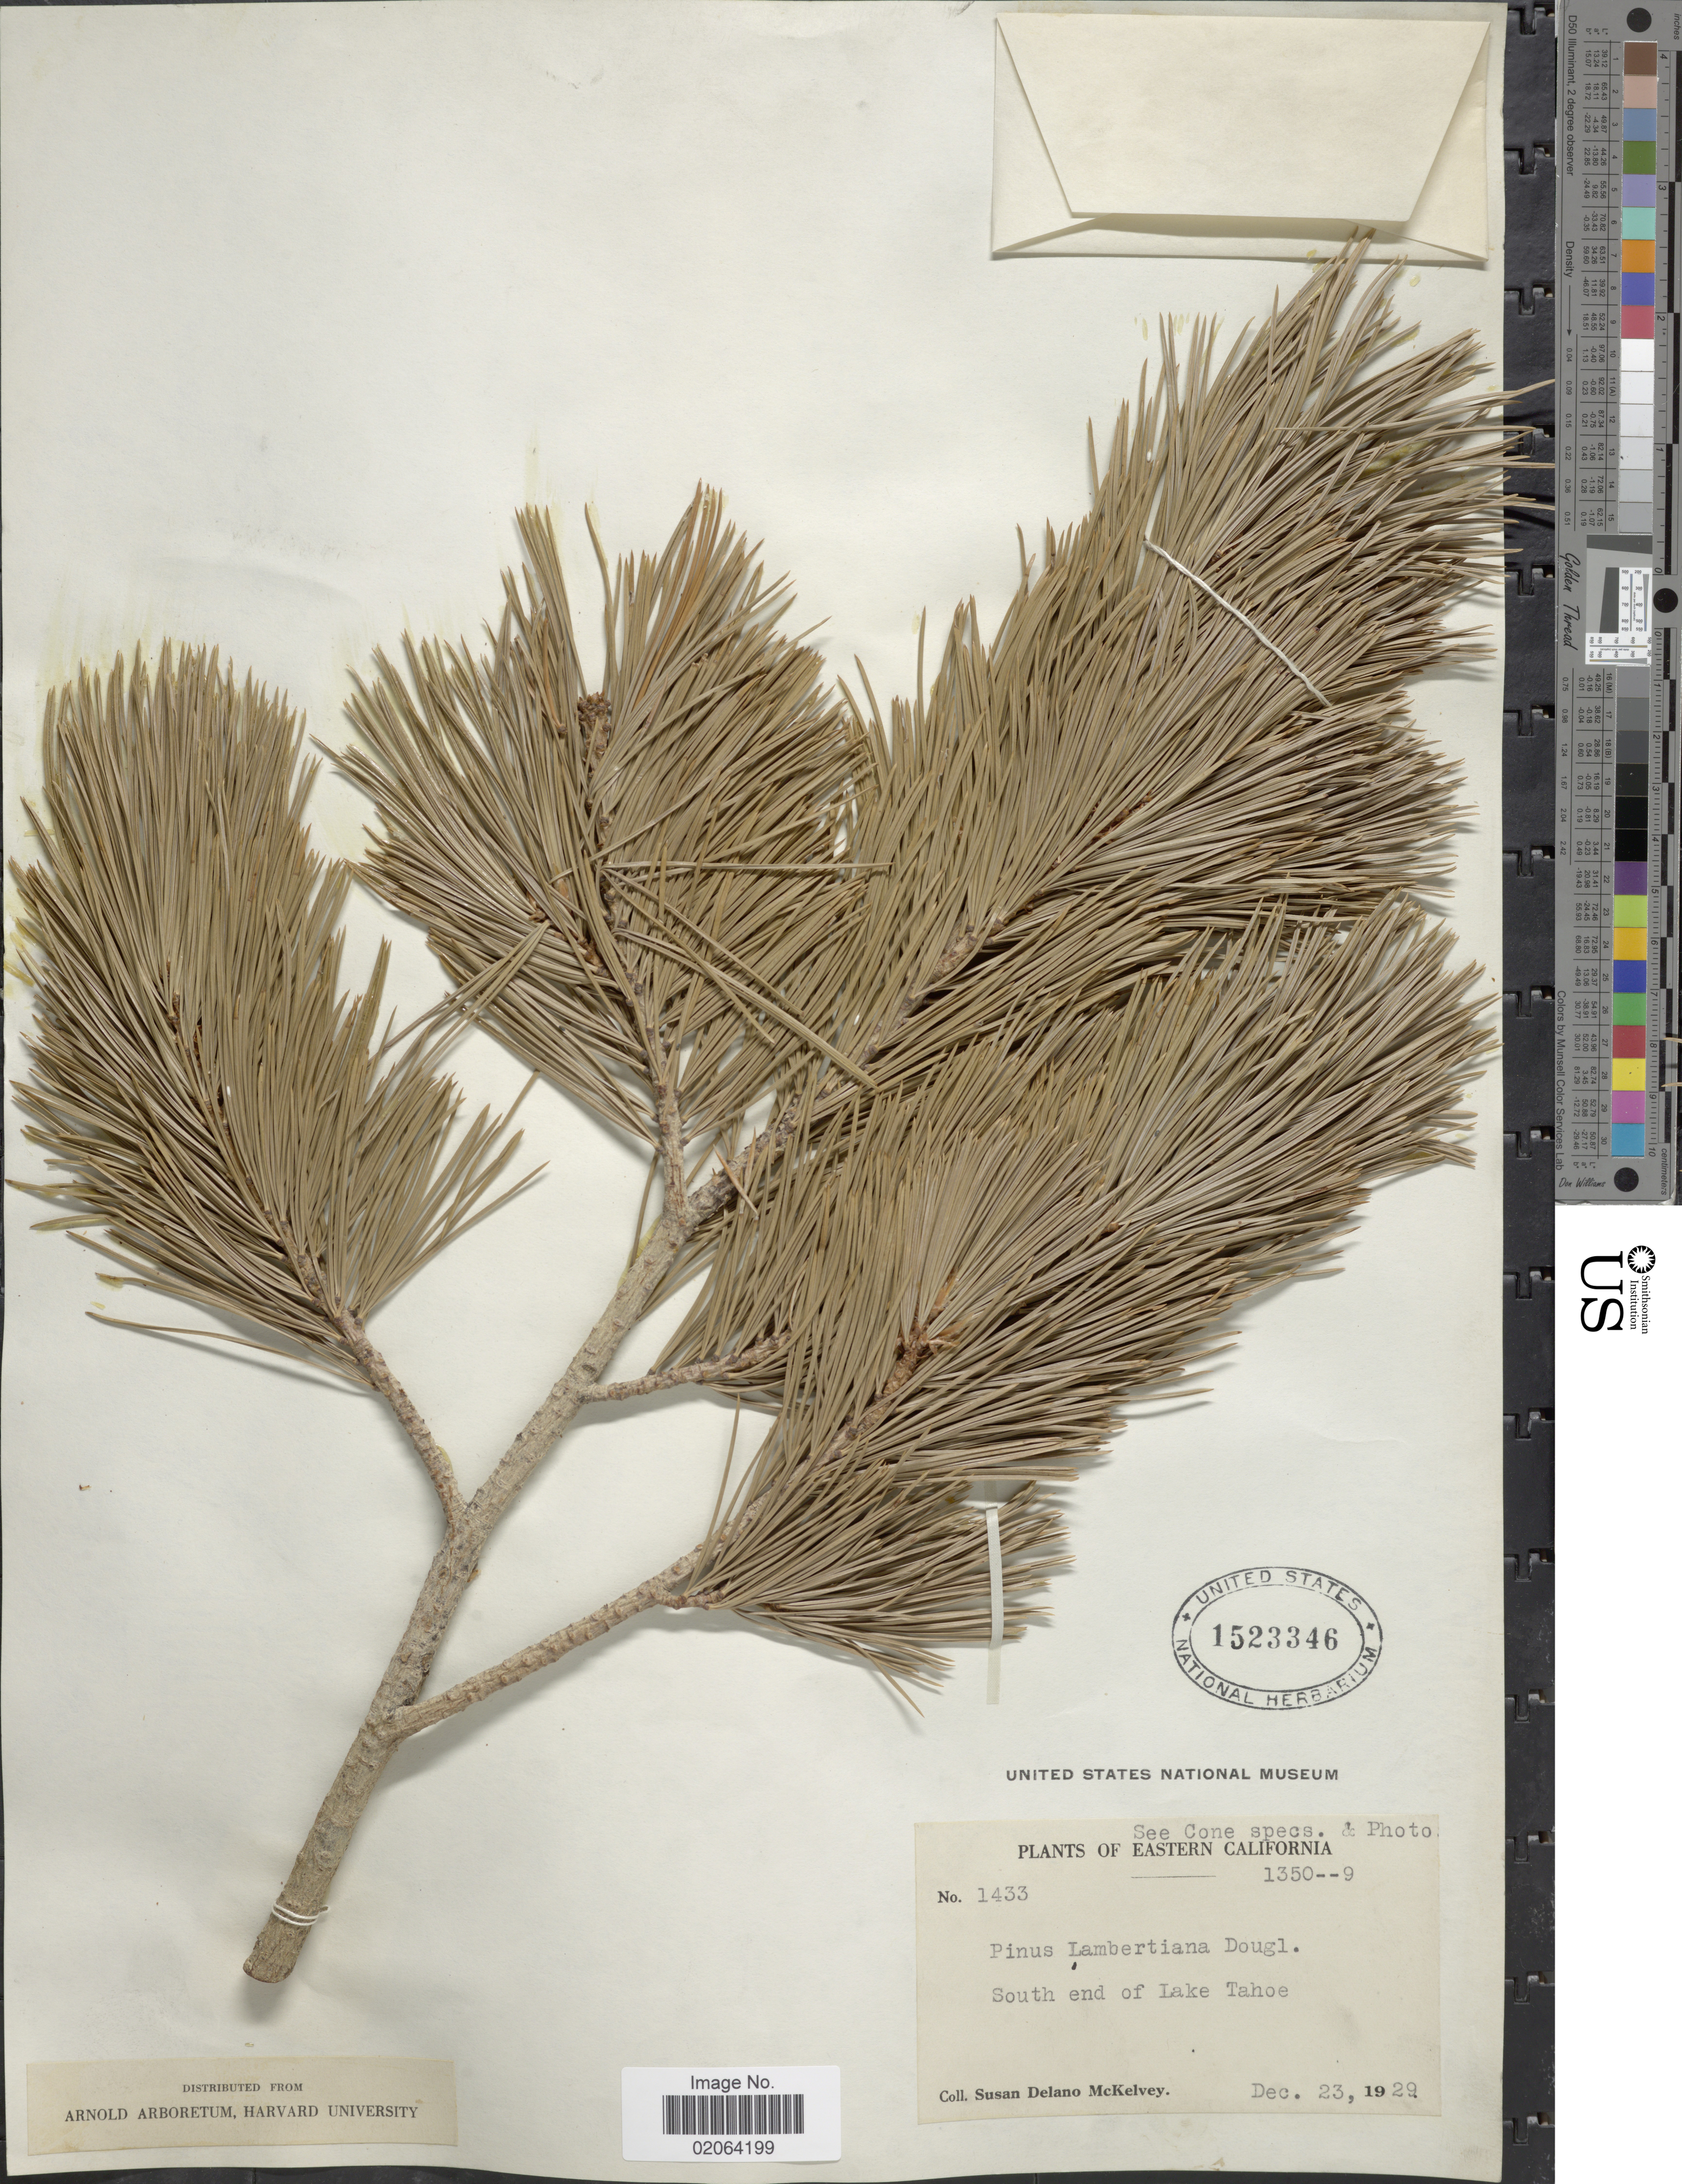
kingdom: Plantae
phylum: Tracheophyta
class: Pinopsida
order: Pinales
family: Pinaceae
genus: Pinus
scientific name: Pinus lambertiana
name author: Douglas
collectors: S. A. McKelvey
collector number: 1433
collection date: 1929-12-23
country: United States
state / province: California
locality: South end of Lake Tahoe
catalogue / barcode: US 1523346